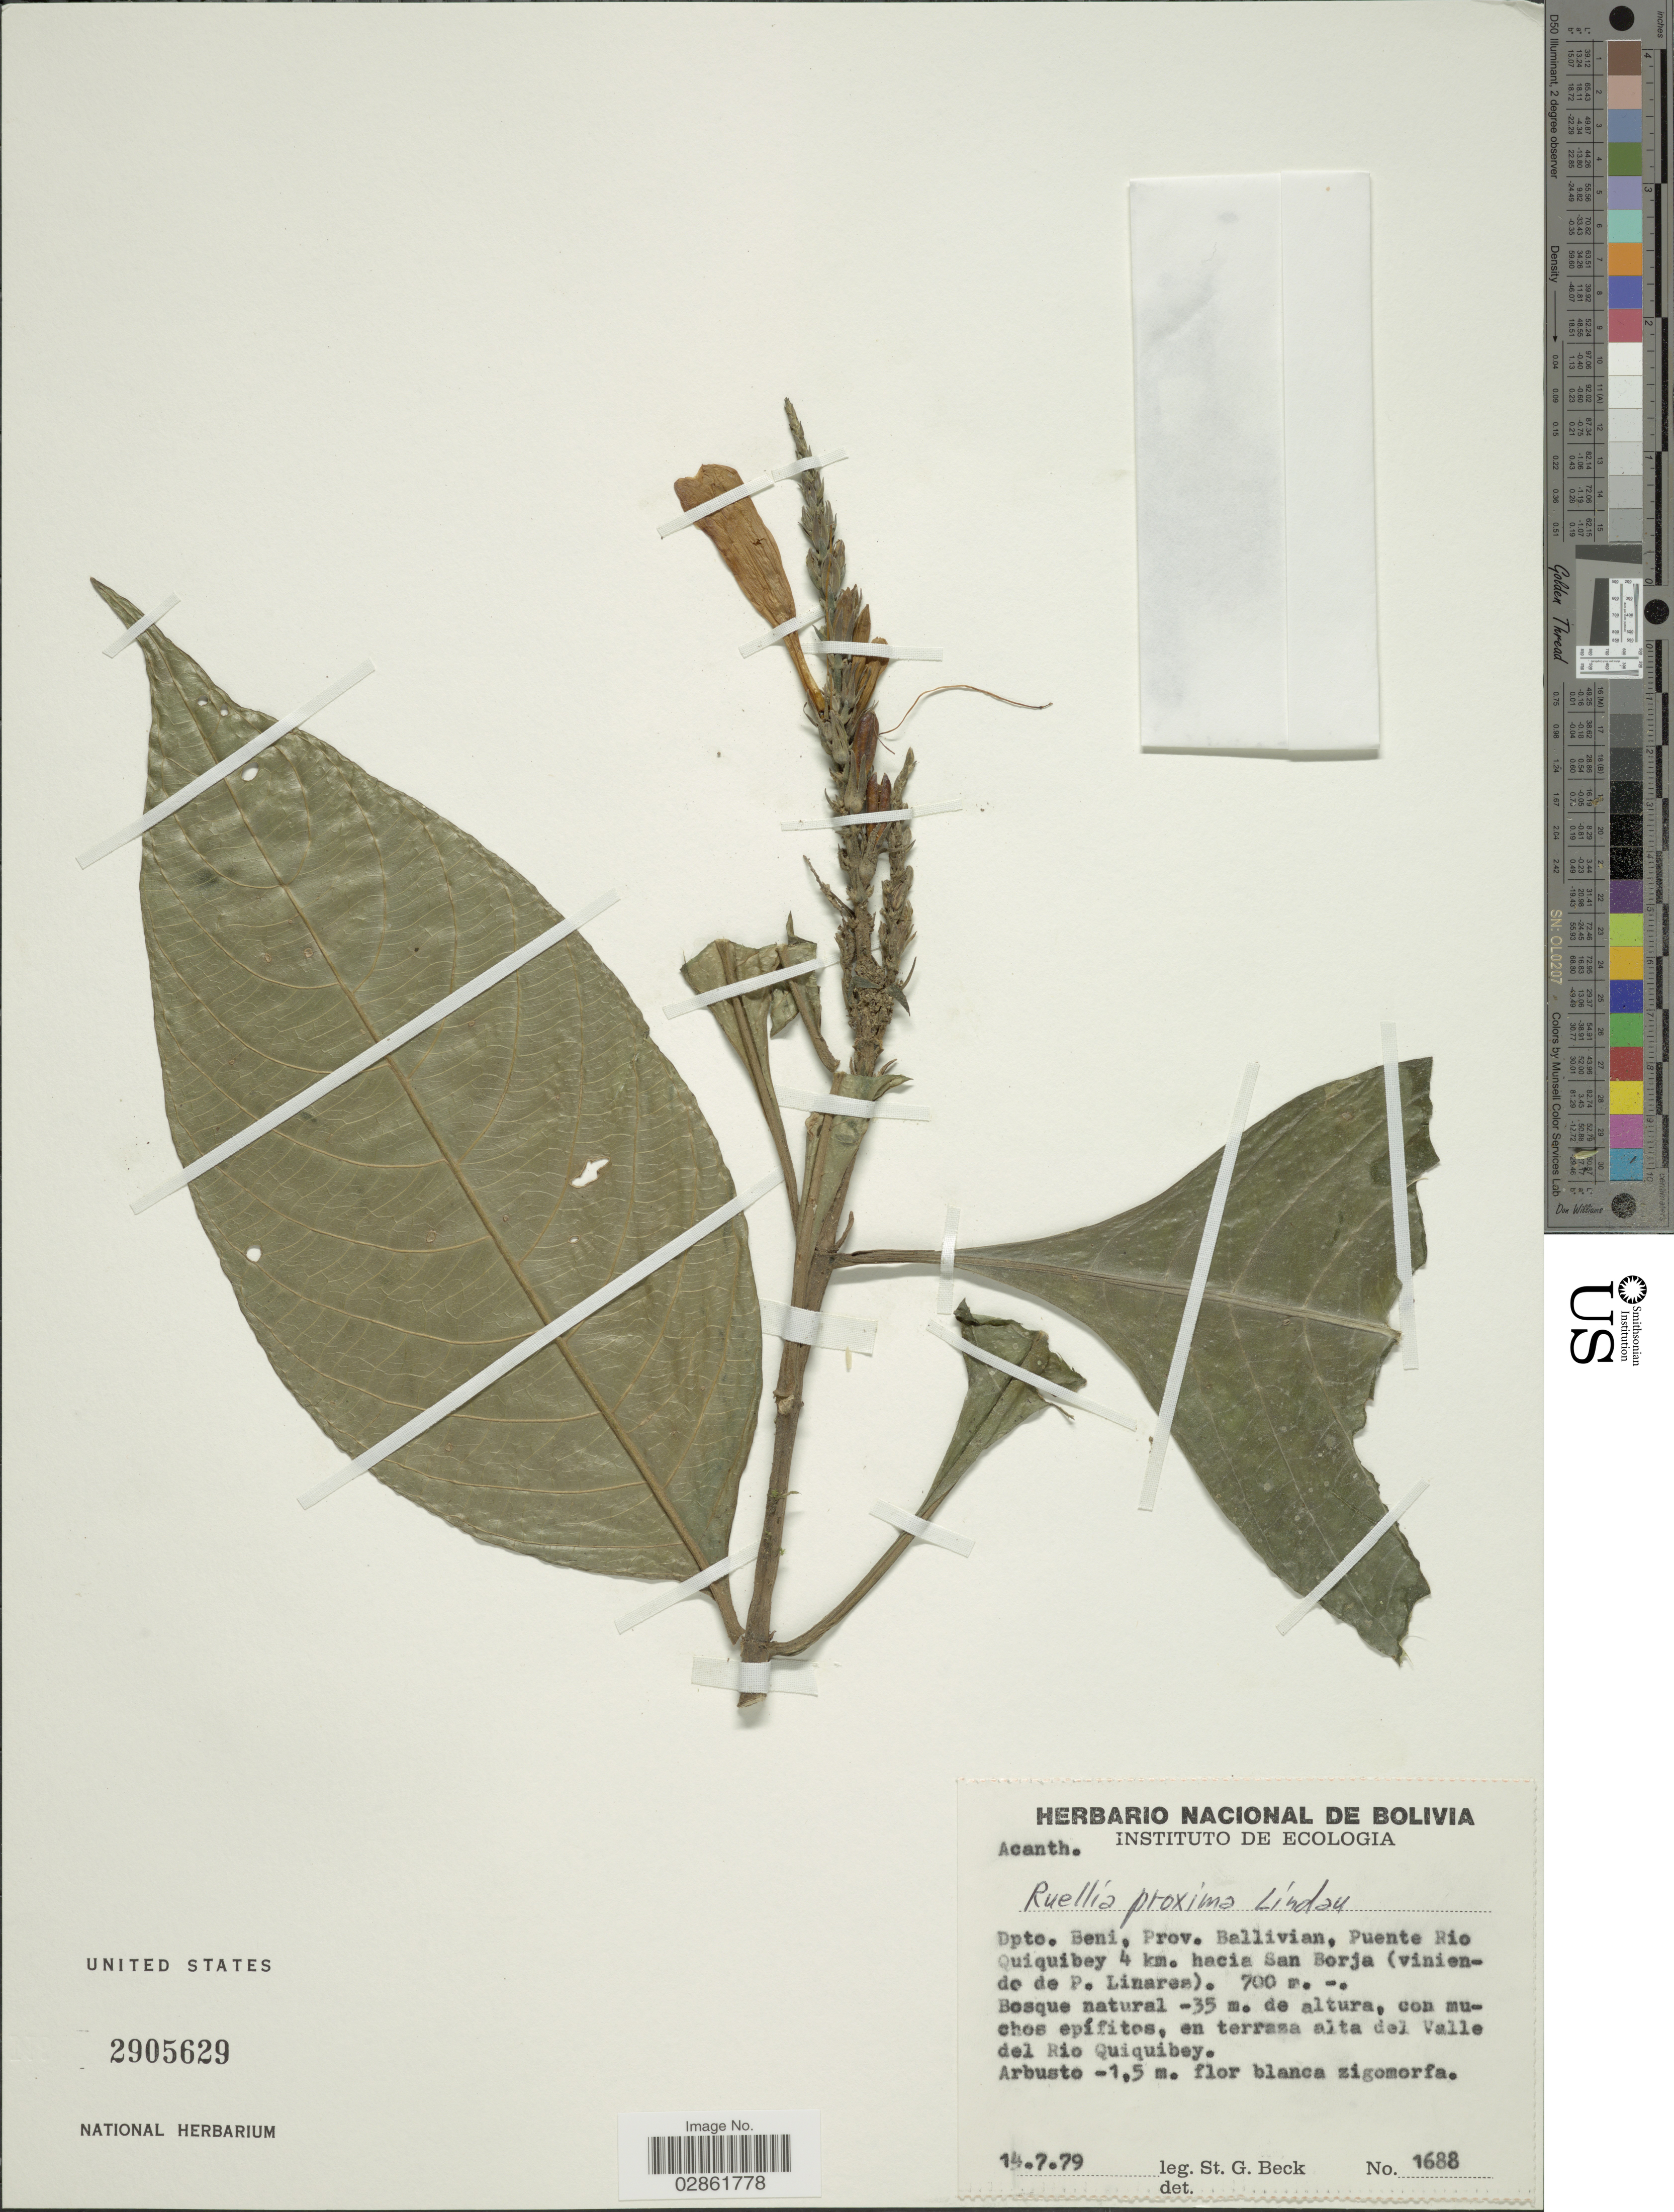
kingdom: Plantae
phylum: Tracheophyta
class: Magnoliopsida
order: Lamiales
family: Acanthaceae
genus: Ruellia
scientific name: Ruellia proxima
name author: Lindau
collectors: S. G. Beck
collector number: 1688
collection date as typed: Transcribed d/m/y: 14/7/79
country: Bolivia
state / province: Beni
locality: Dpto. Beni, Prov. Ballivian, Puente Rio Quiquibey 4 km. hacia San Borja (viniendo de P. Linares).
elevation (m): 700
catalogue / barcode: US 2905629